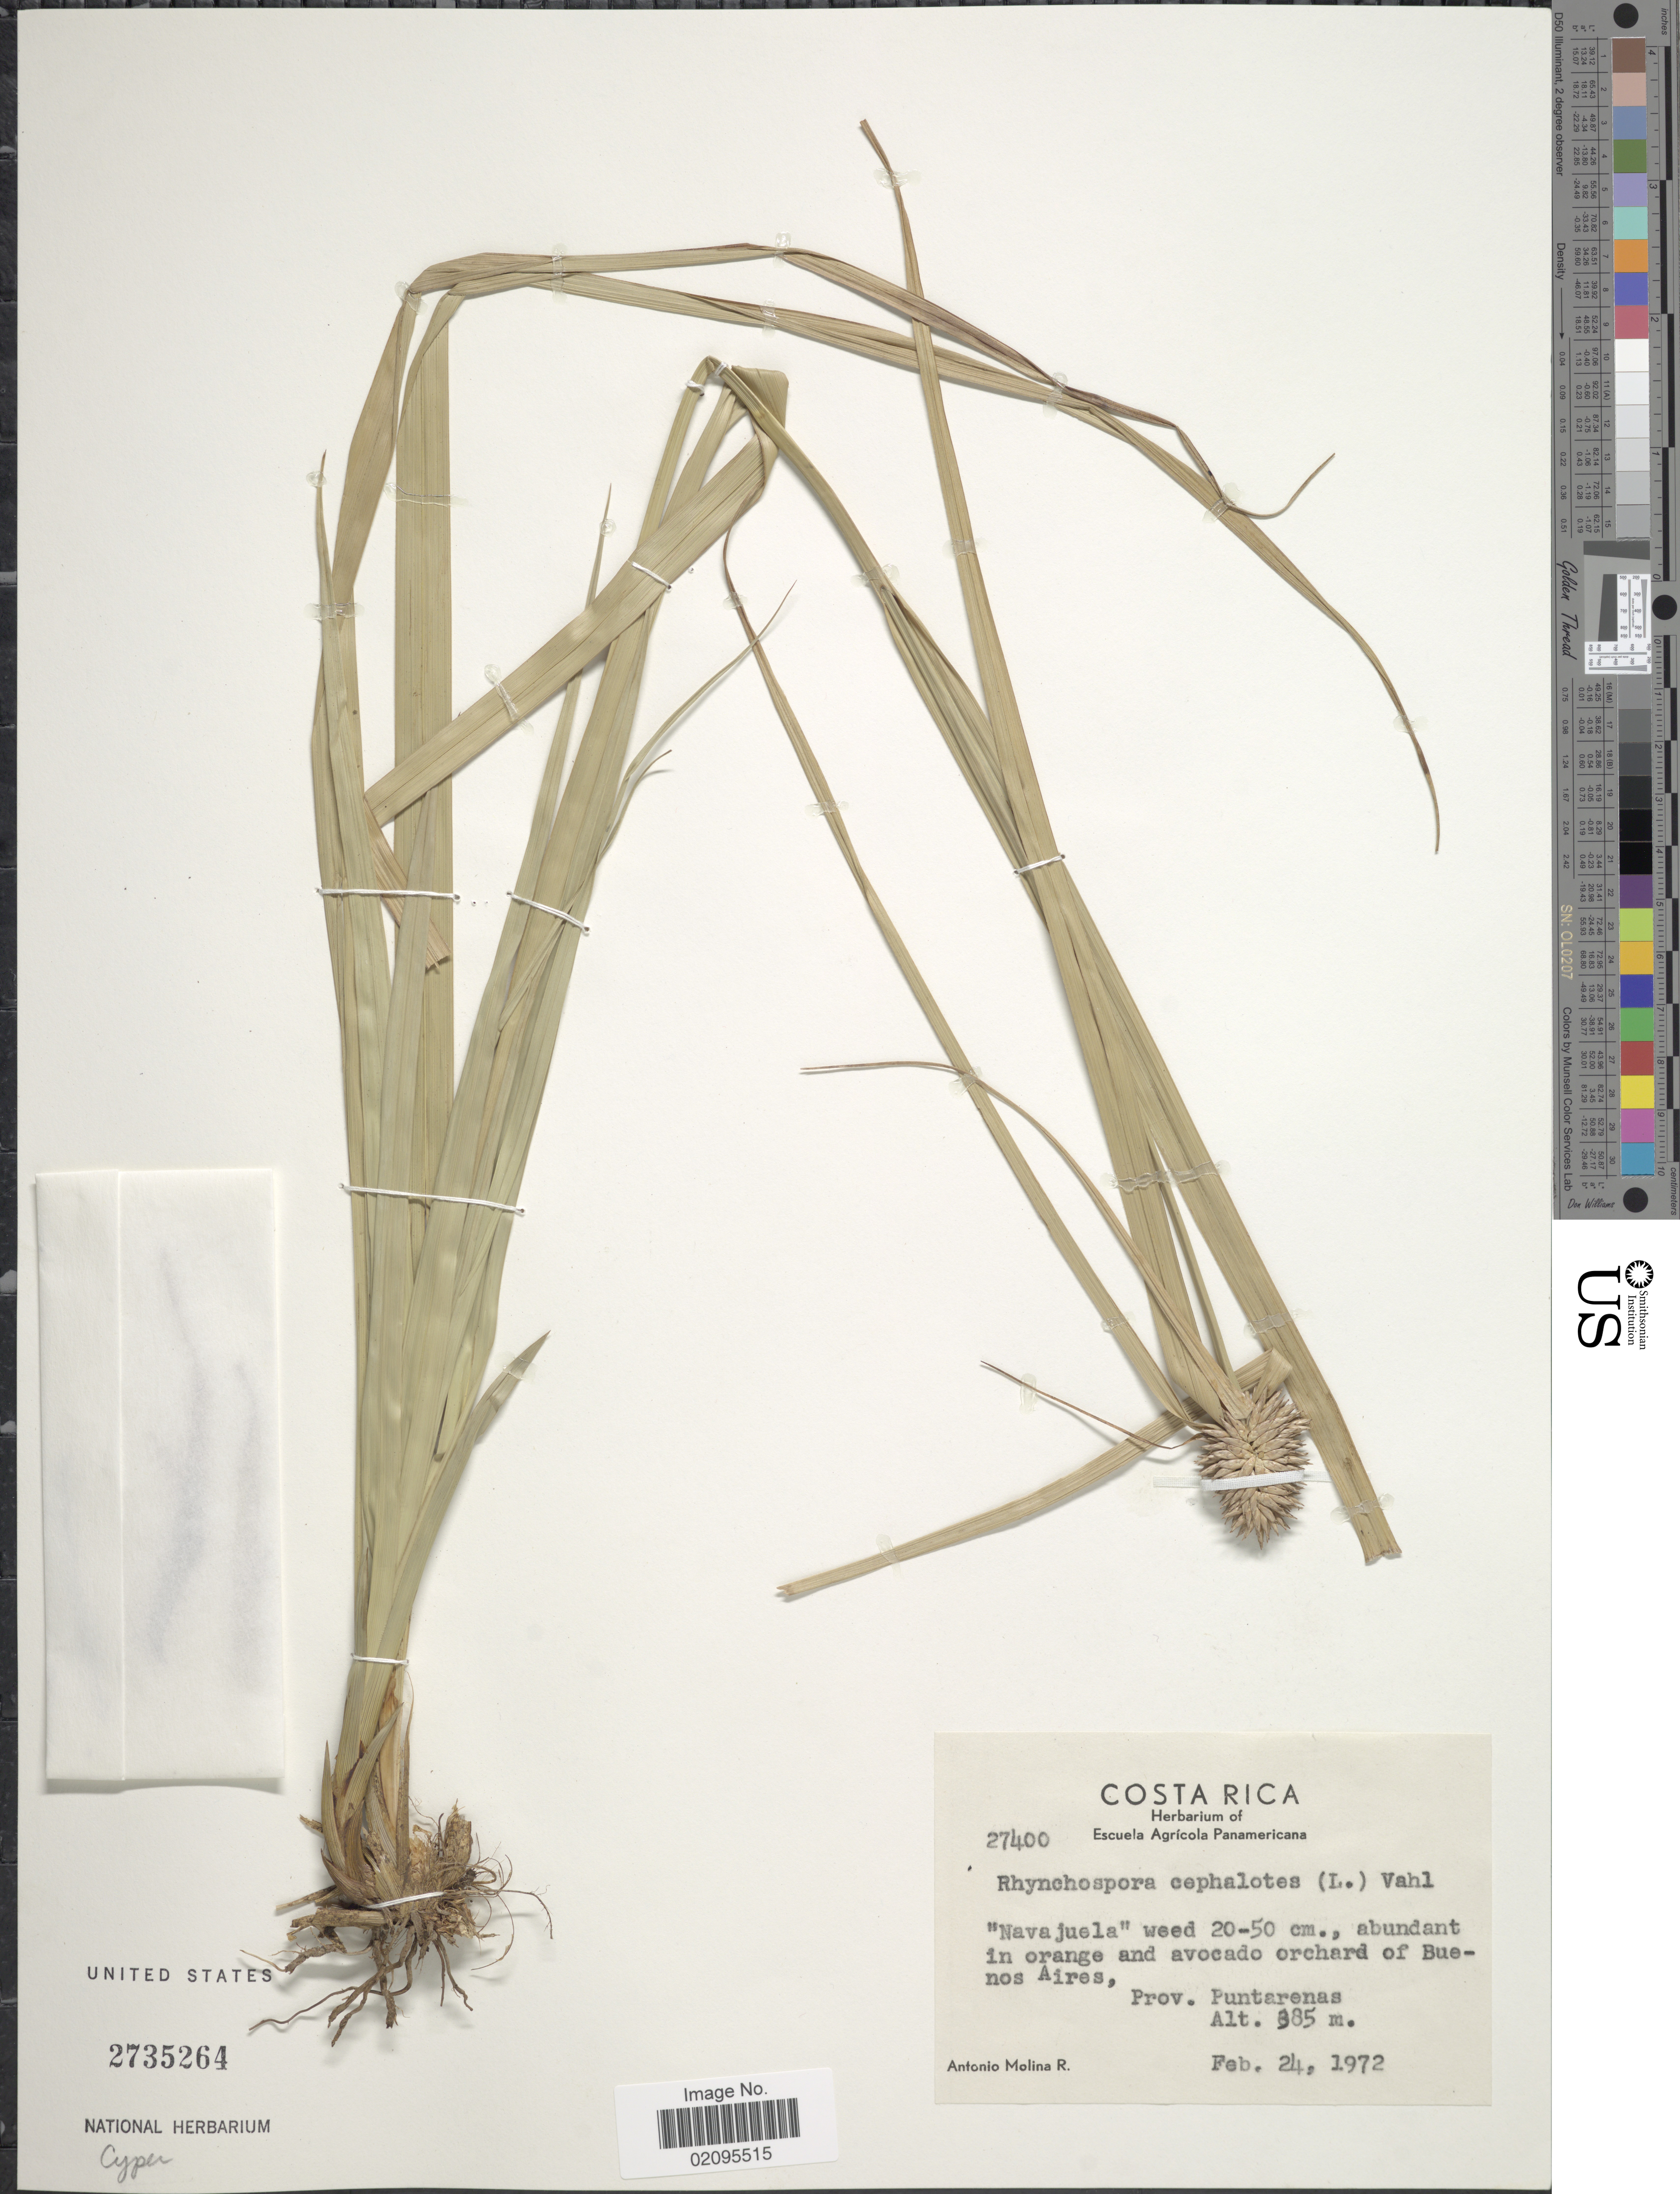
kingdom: Plantae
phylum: Tracheophyta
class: Liliopsida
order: Poales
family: Cyperaceae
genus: Rhynchospora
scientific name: Rhynchospora cephalotes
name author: (L.) Vahl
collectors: A. Molina R.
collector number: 27400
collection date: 1972-02-24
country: Costa Rica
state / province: Puntarenas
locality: Abundant in orange and avocado orchard of Buenos Aires.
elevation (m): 385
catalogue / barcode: US 2735264